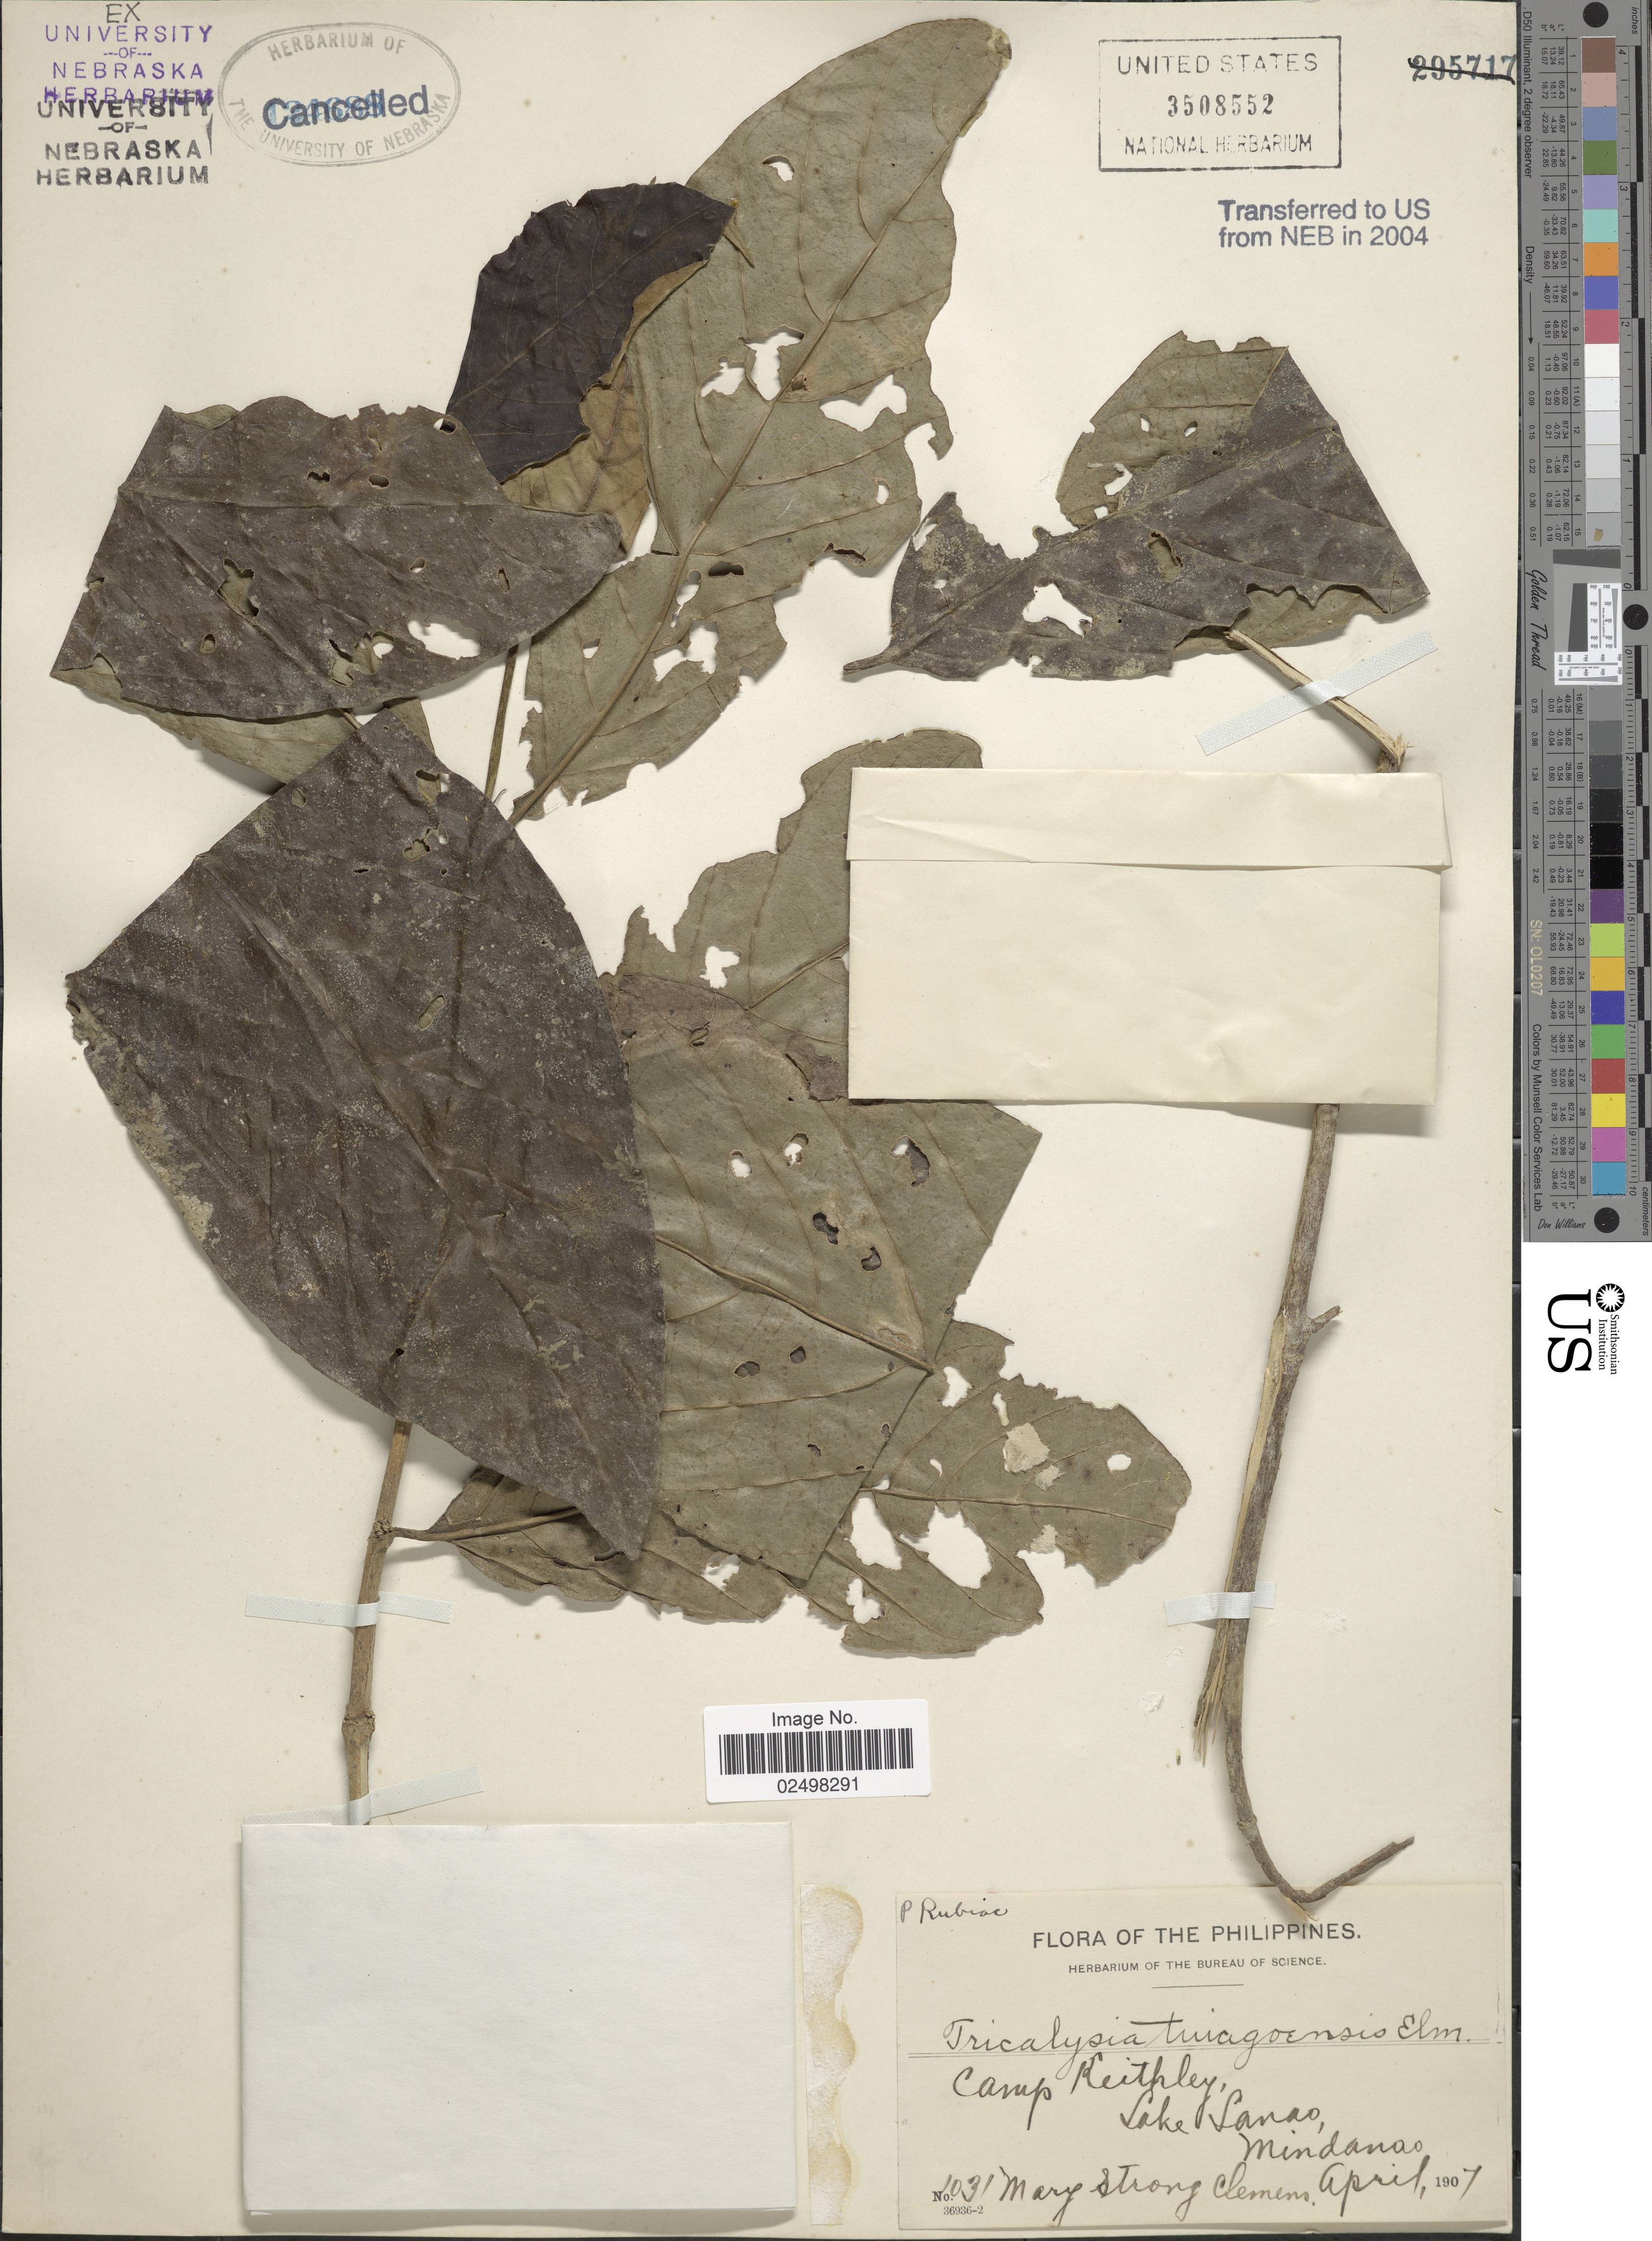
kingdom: Plantae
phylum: Tracheophyta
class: Magnoliopsida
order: Gentianales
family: Rubiaceae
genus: Tricalysia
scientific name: Tricalysia tinagaoensis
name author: Elmer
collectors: M. S. Clemens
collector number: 1031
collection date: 1907-04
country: Philippines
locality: Camp Keithley, Lake Lanao, Mindanao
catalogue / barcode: US 3508552